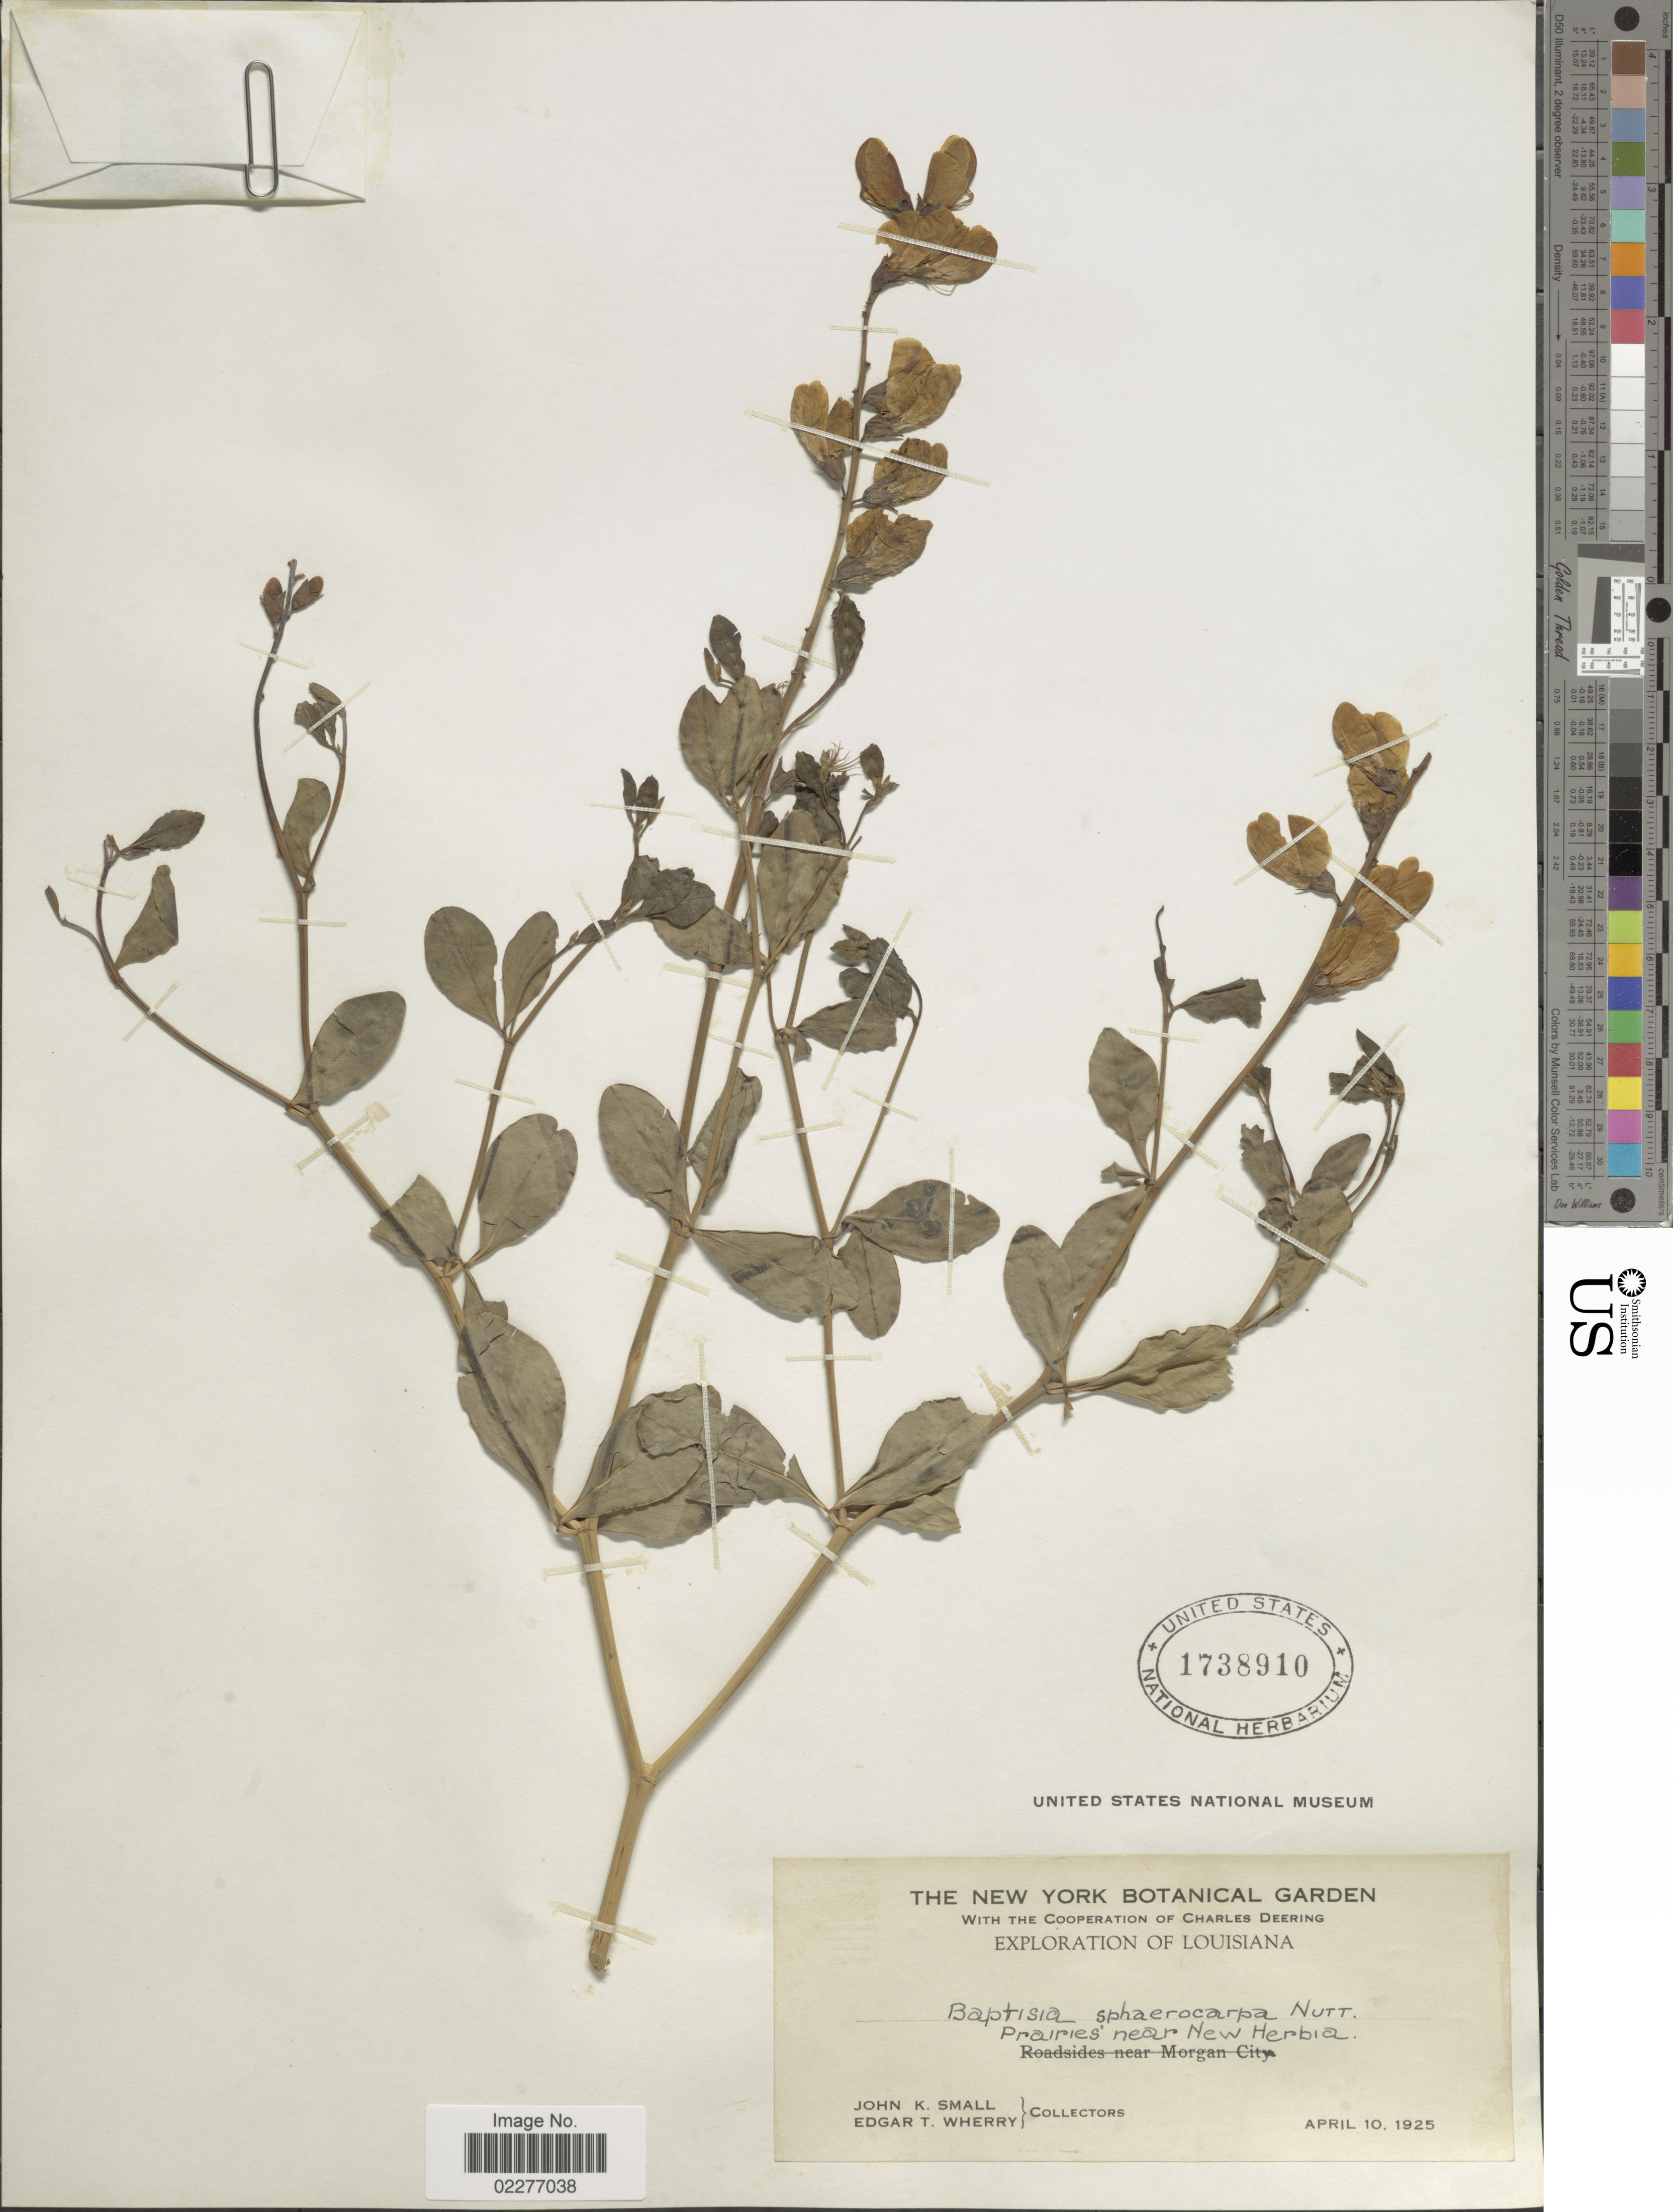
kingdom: Plantae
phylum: Tracheophyta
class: Magnoliopsida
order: Fabales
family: Fabaceae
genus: Baptisia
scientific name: Baptisia sphaerocarpa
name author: Nutt.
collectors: J. K. Small & E. T. Wherry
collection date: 1925-04-10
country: United States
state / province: Louisiana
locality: Prairies near New Herbia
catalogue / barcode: US 1738910